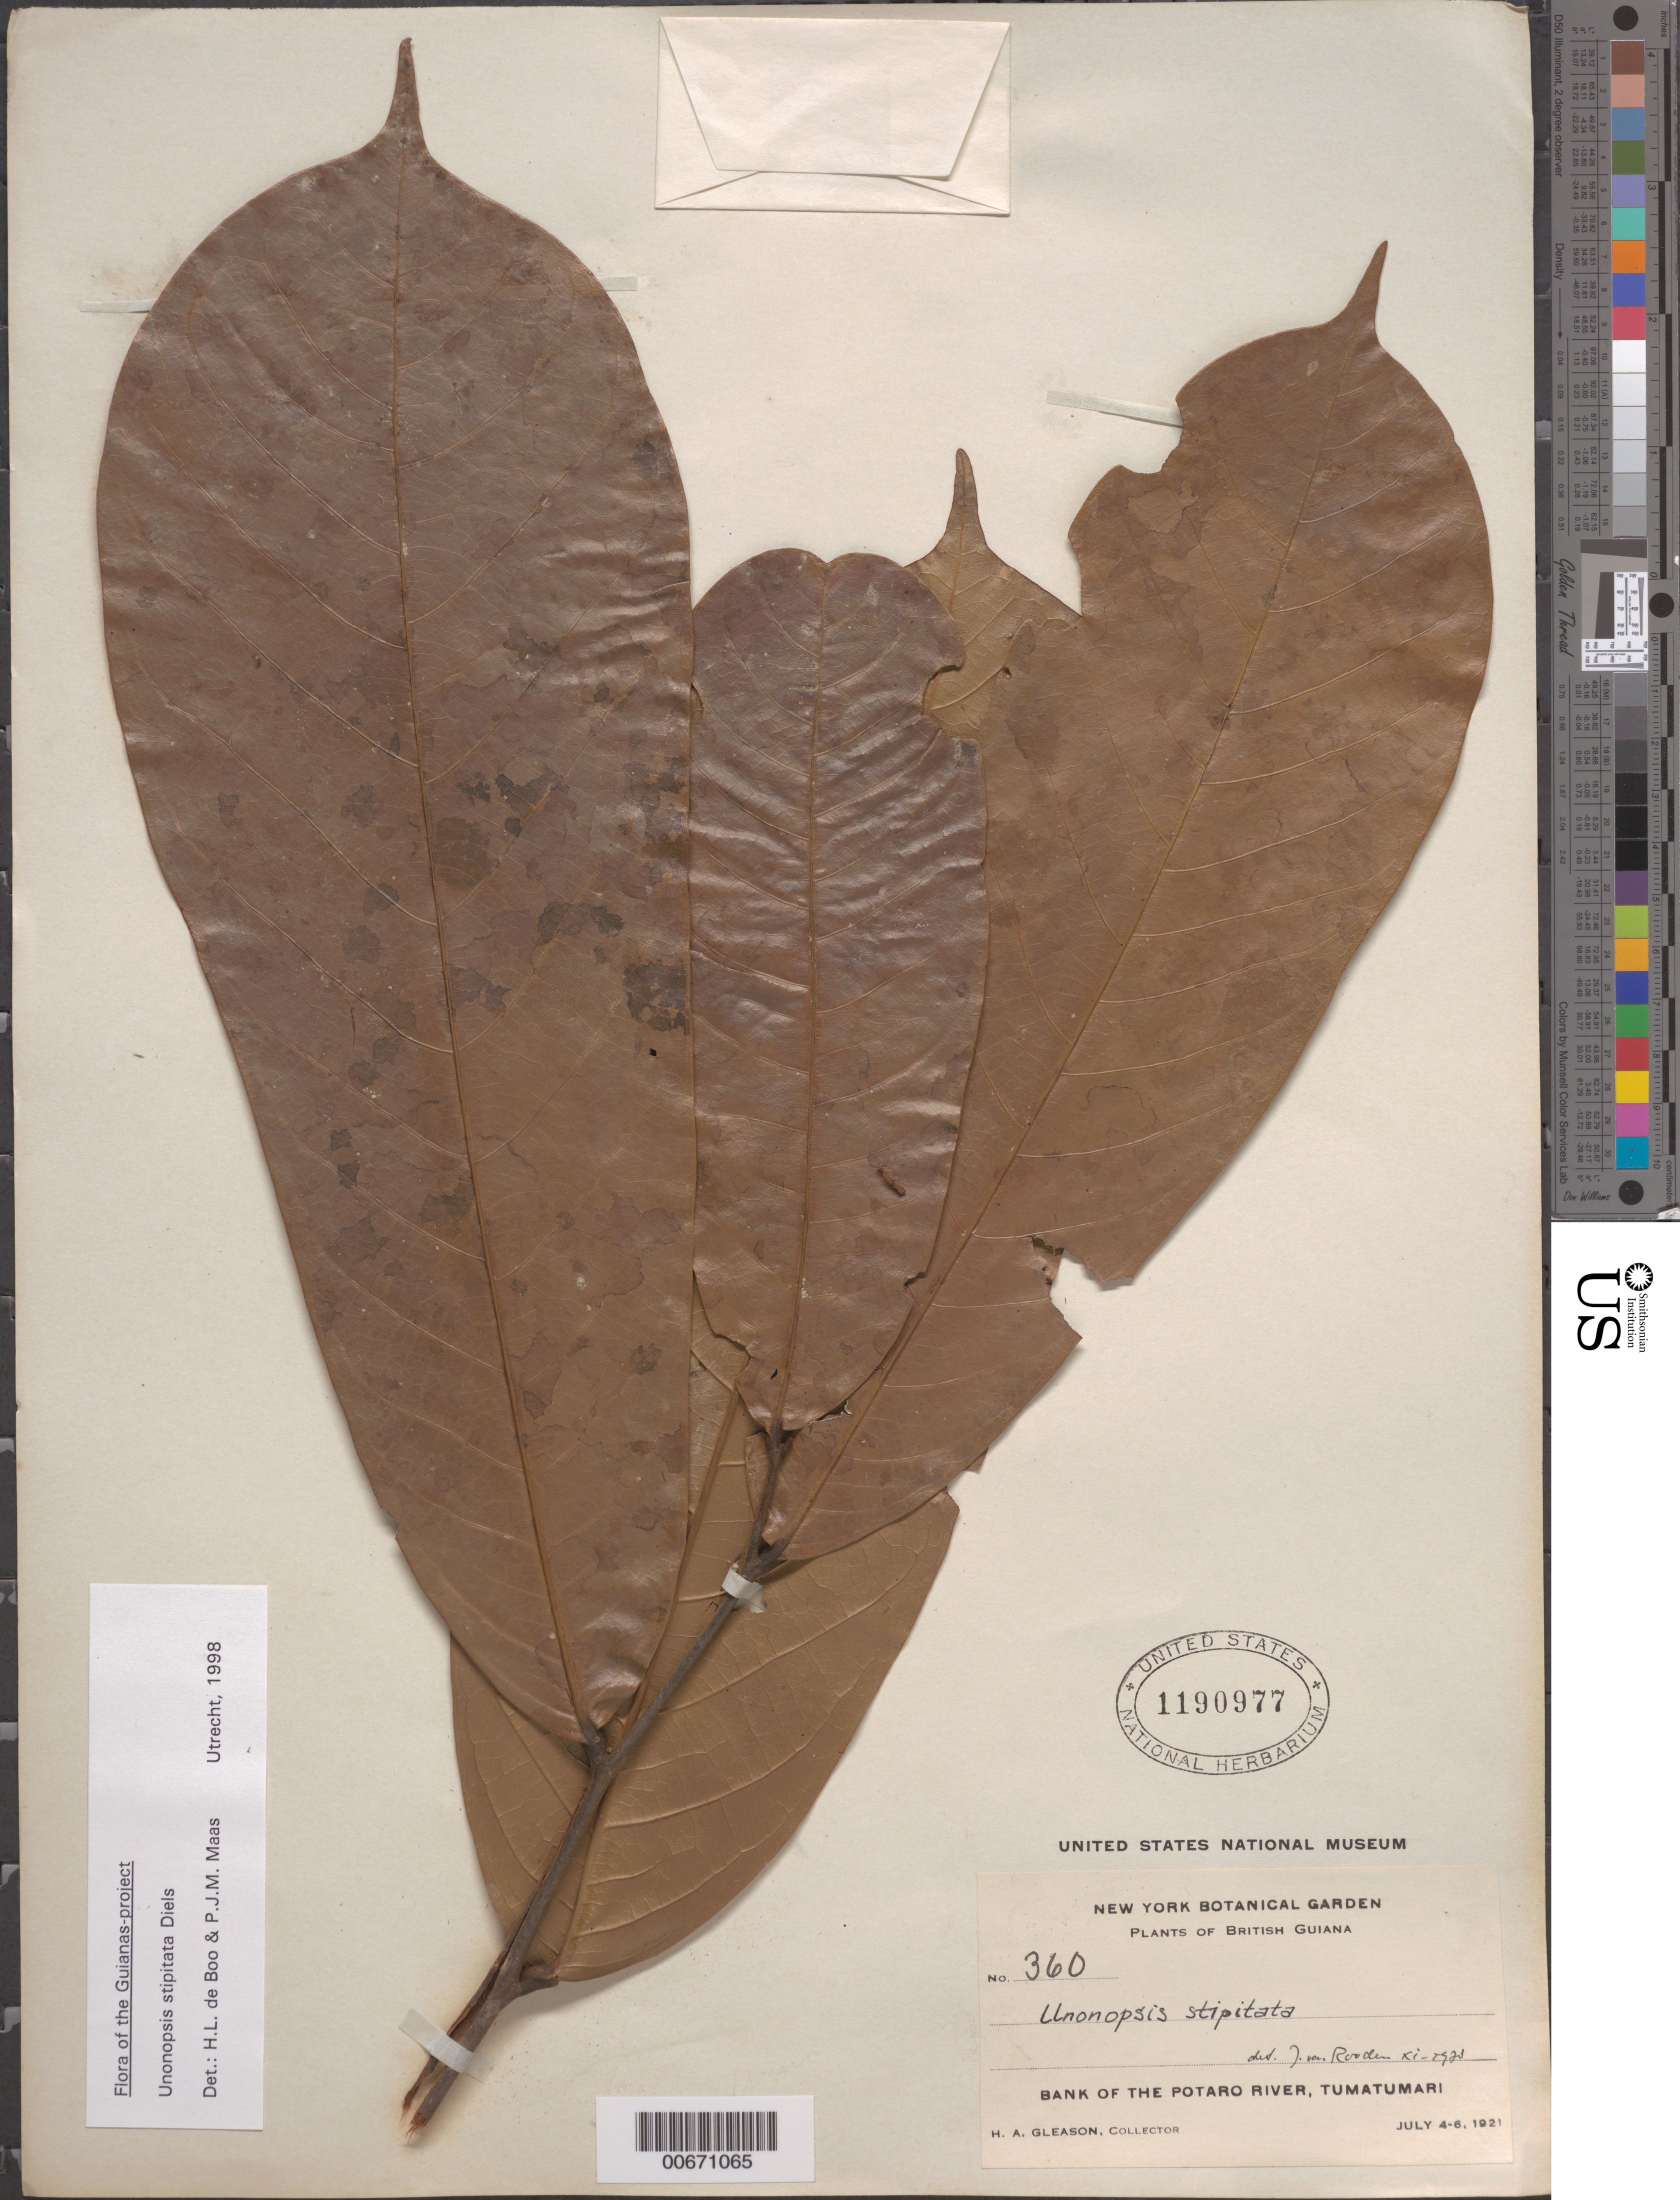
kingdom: Plantae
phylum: Tracheophyta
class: Magnoliopsida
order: Magnoliales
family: Annonaceae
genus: Unonopsis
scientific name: Unonopsis stipitata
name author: Diels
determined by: de Boo, H. L.; Maas, P. J.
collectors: H. A. Gleason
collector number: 360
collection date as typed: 4-Jul-21 to 6-Jul-21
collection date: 1921-07-04/1921-07-06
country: Guyana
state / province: Potaro-Siparuni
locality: Tumatumari Village, Potaro R.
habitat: Riverbank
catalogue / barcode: US 1190977